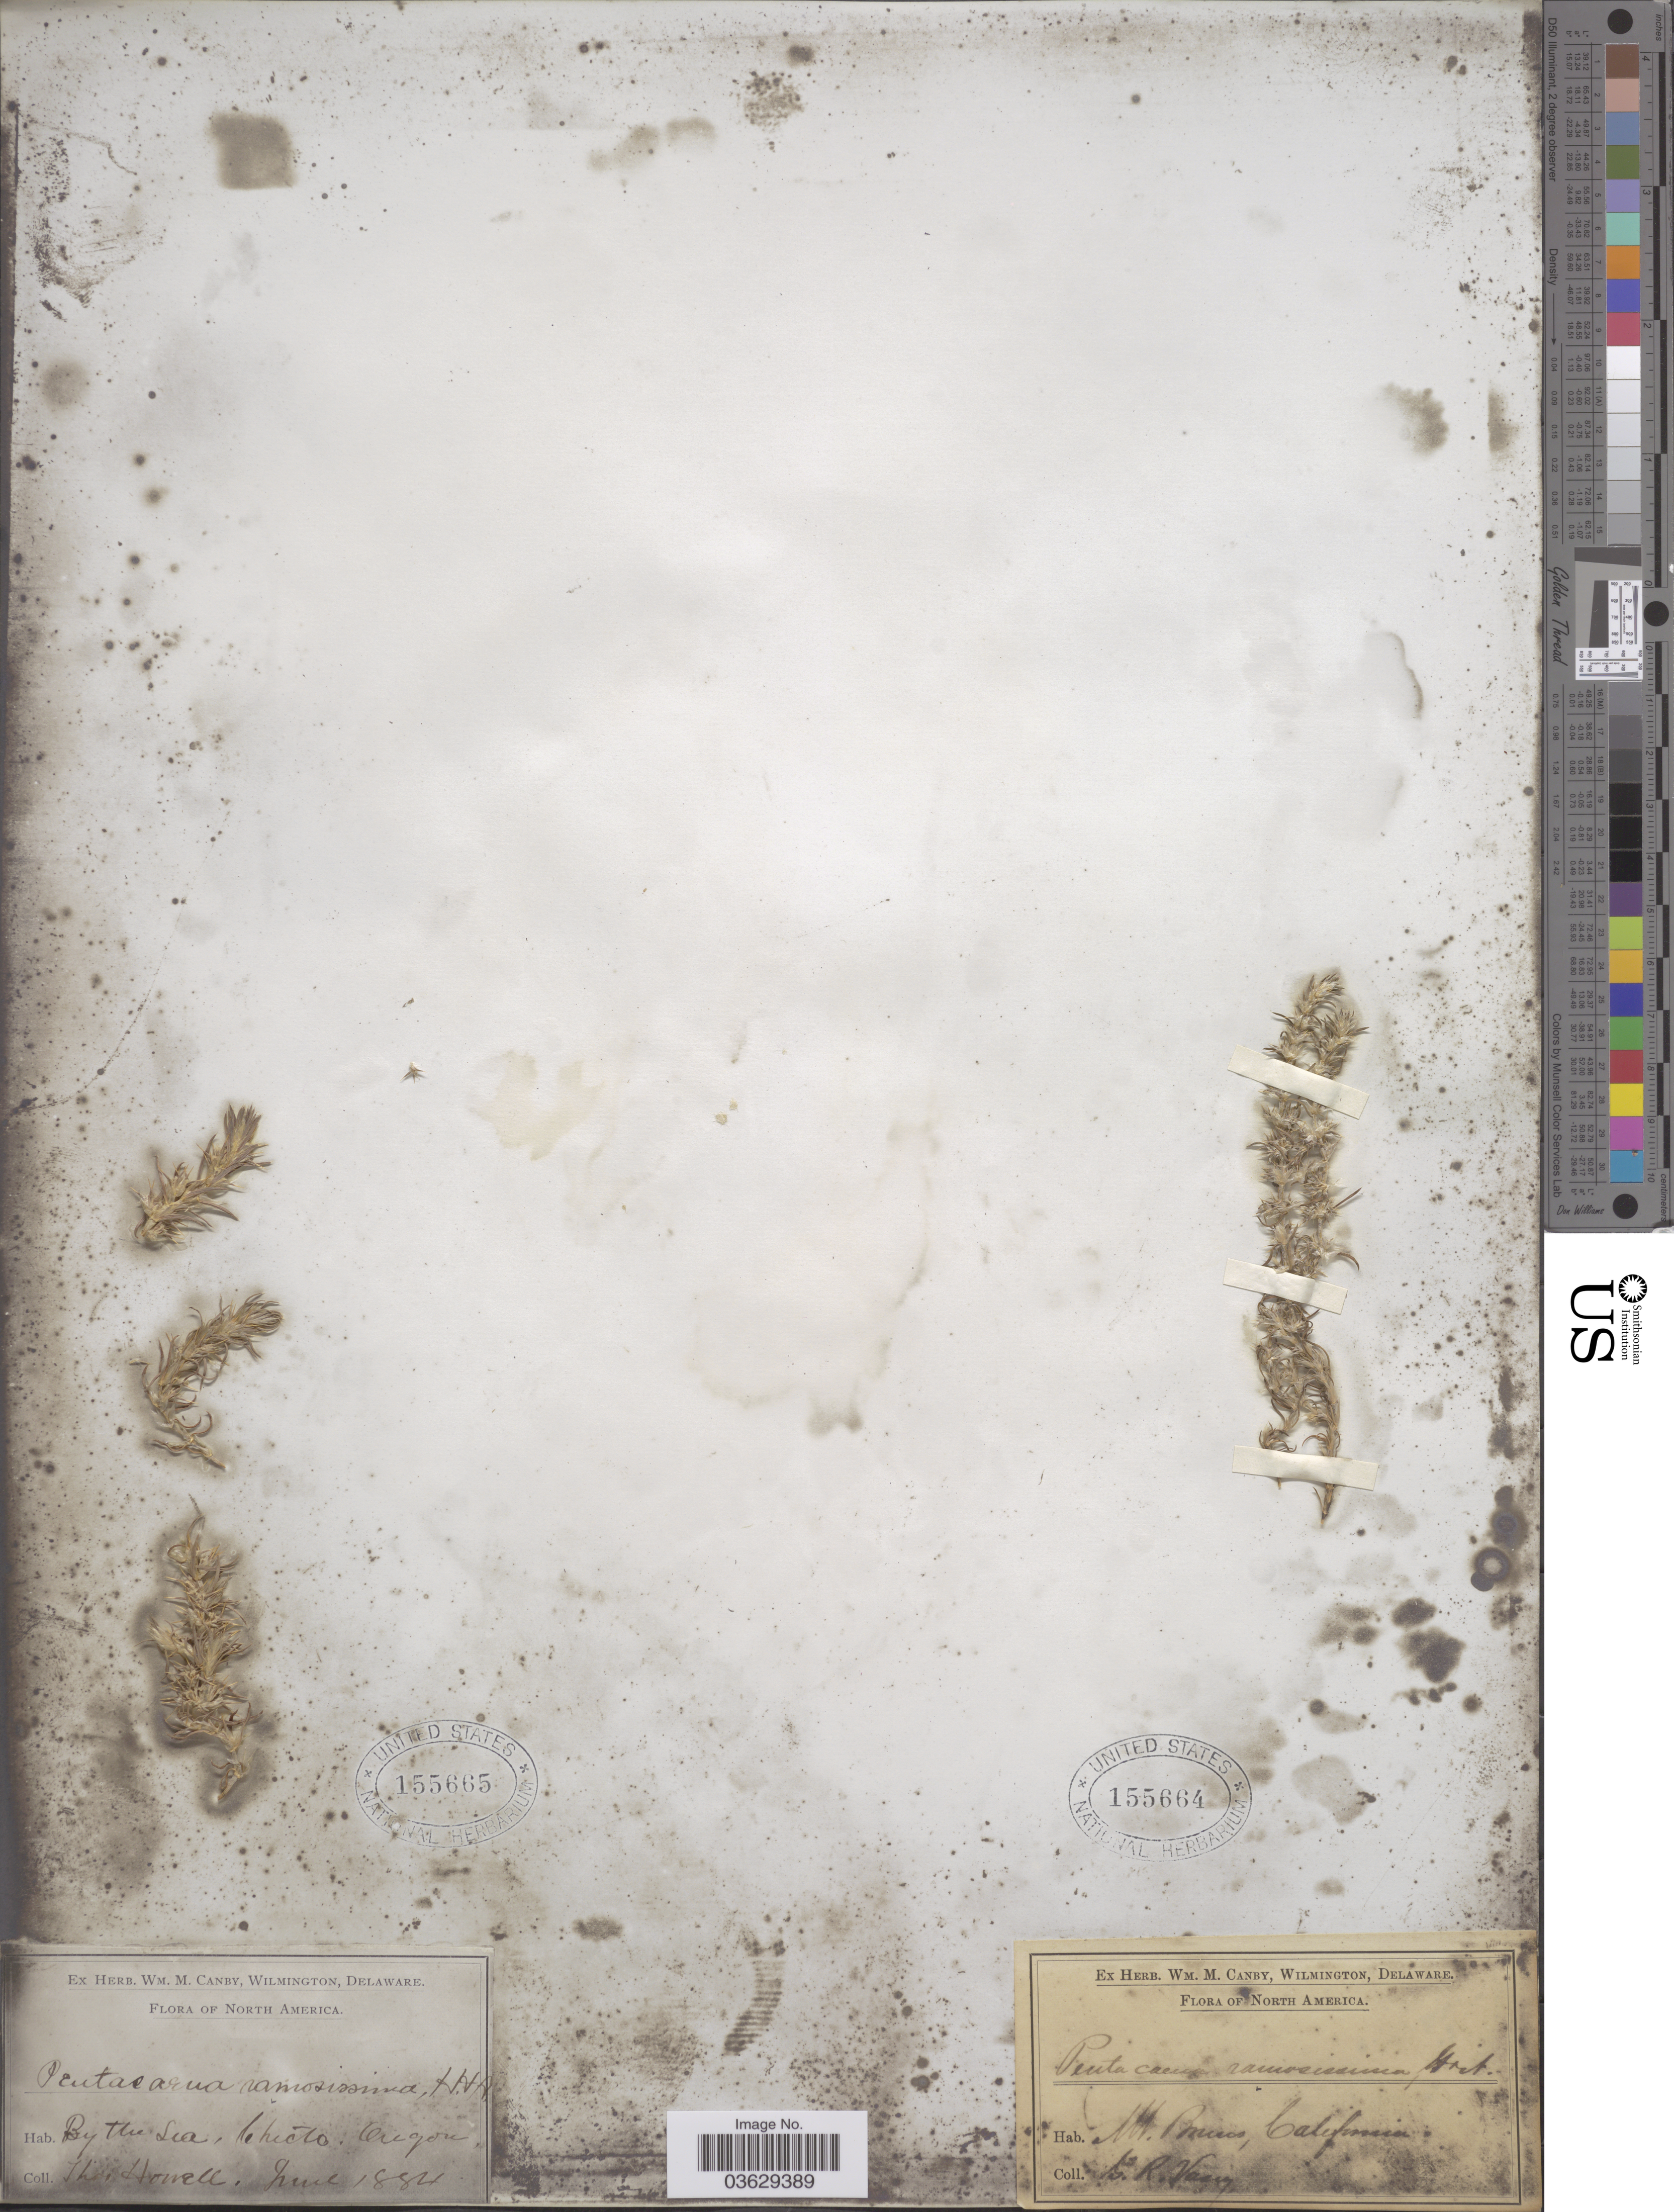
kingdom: Plantae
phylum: Tracheophyta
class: Magnoliopsida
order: Caryophyllales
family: Caryophyllaceae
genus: Cardionema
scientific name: Cardionema ramosissimum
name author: (Weinm.) A. Nelson & J.F. Macbr.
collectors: G. R. Vasey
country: United States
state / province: California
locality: Mount Pinos.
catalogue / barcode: US 155664